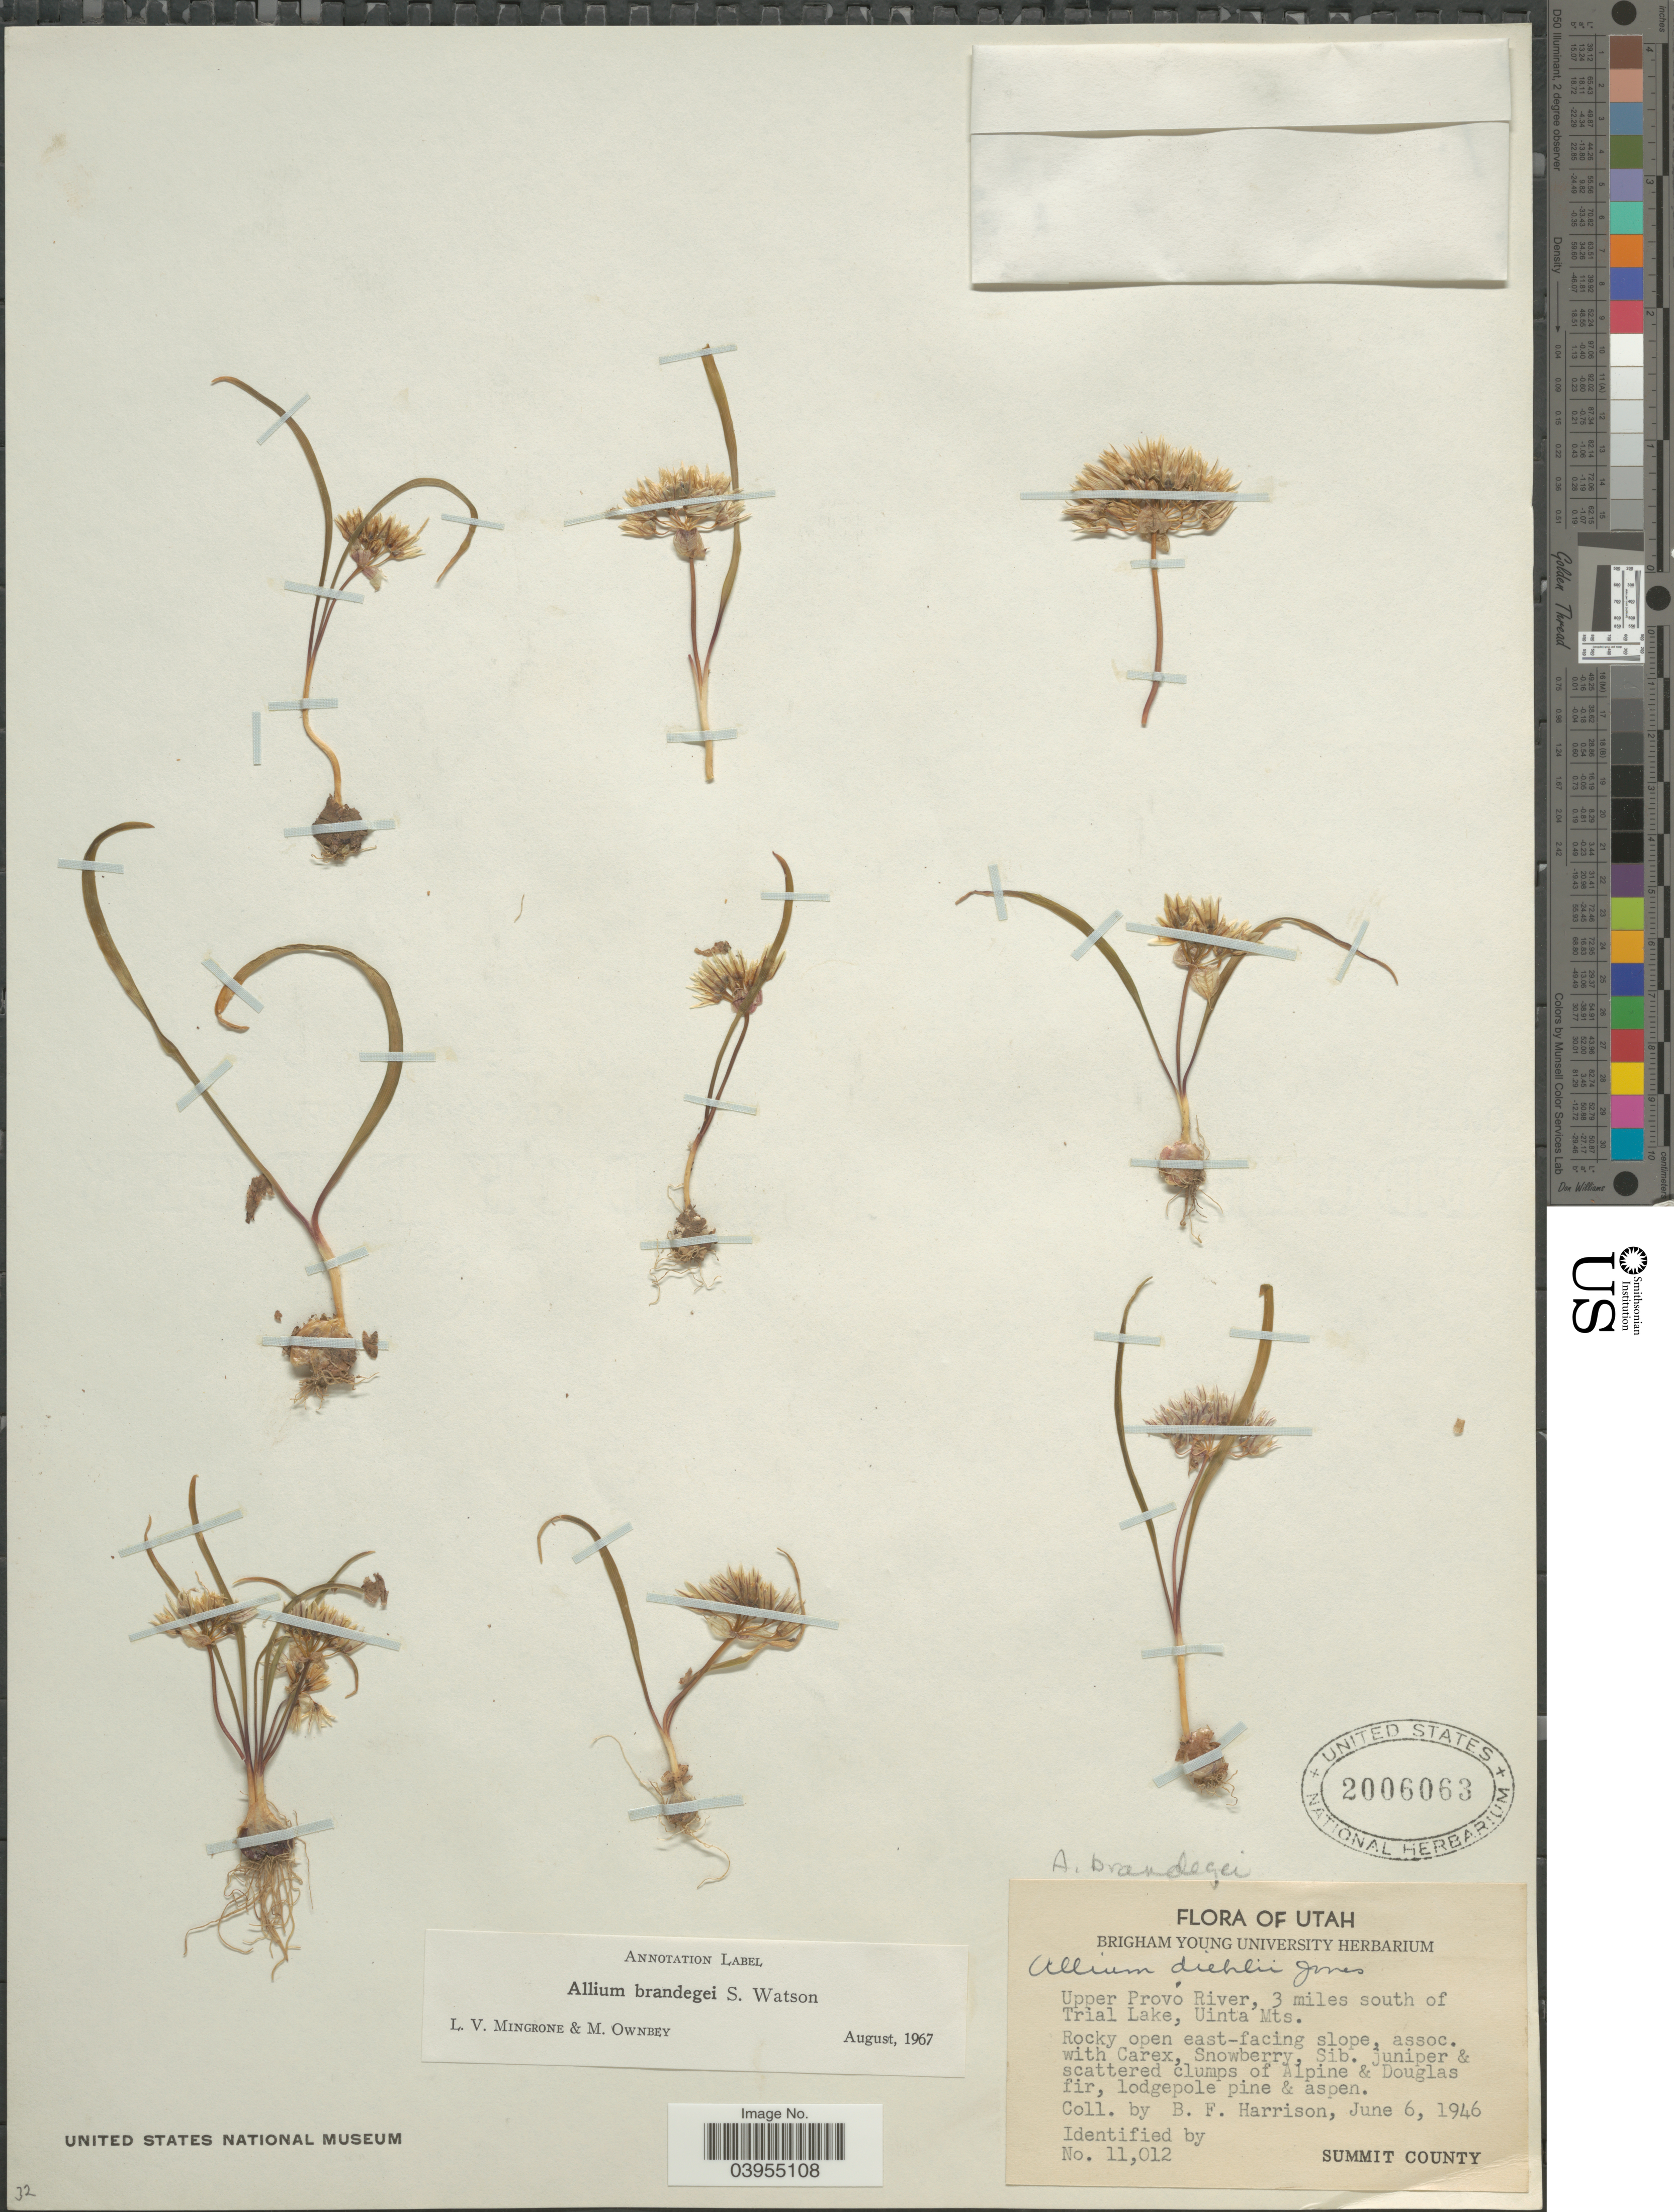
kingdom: Plantae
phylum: Tracheophyta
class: Liliopsida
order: Asparagales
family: Amaryllidaceae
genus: Allium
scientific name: Allium brandegeei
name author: S. Watson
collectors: B. F. Harrison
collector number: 11012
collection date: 1946-06-06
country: United States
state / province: Utah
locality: Upper Provo River, 3 miles south of Trial Lake, Uinta Mts. Rocky open east-facing slope. Summit County.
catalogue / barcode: US 2006063